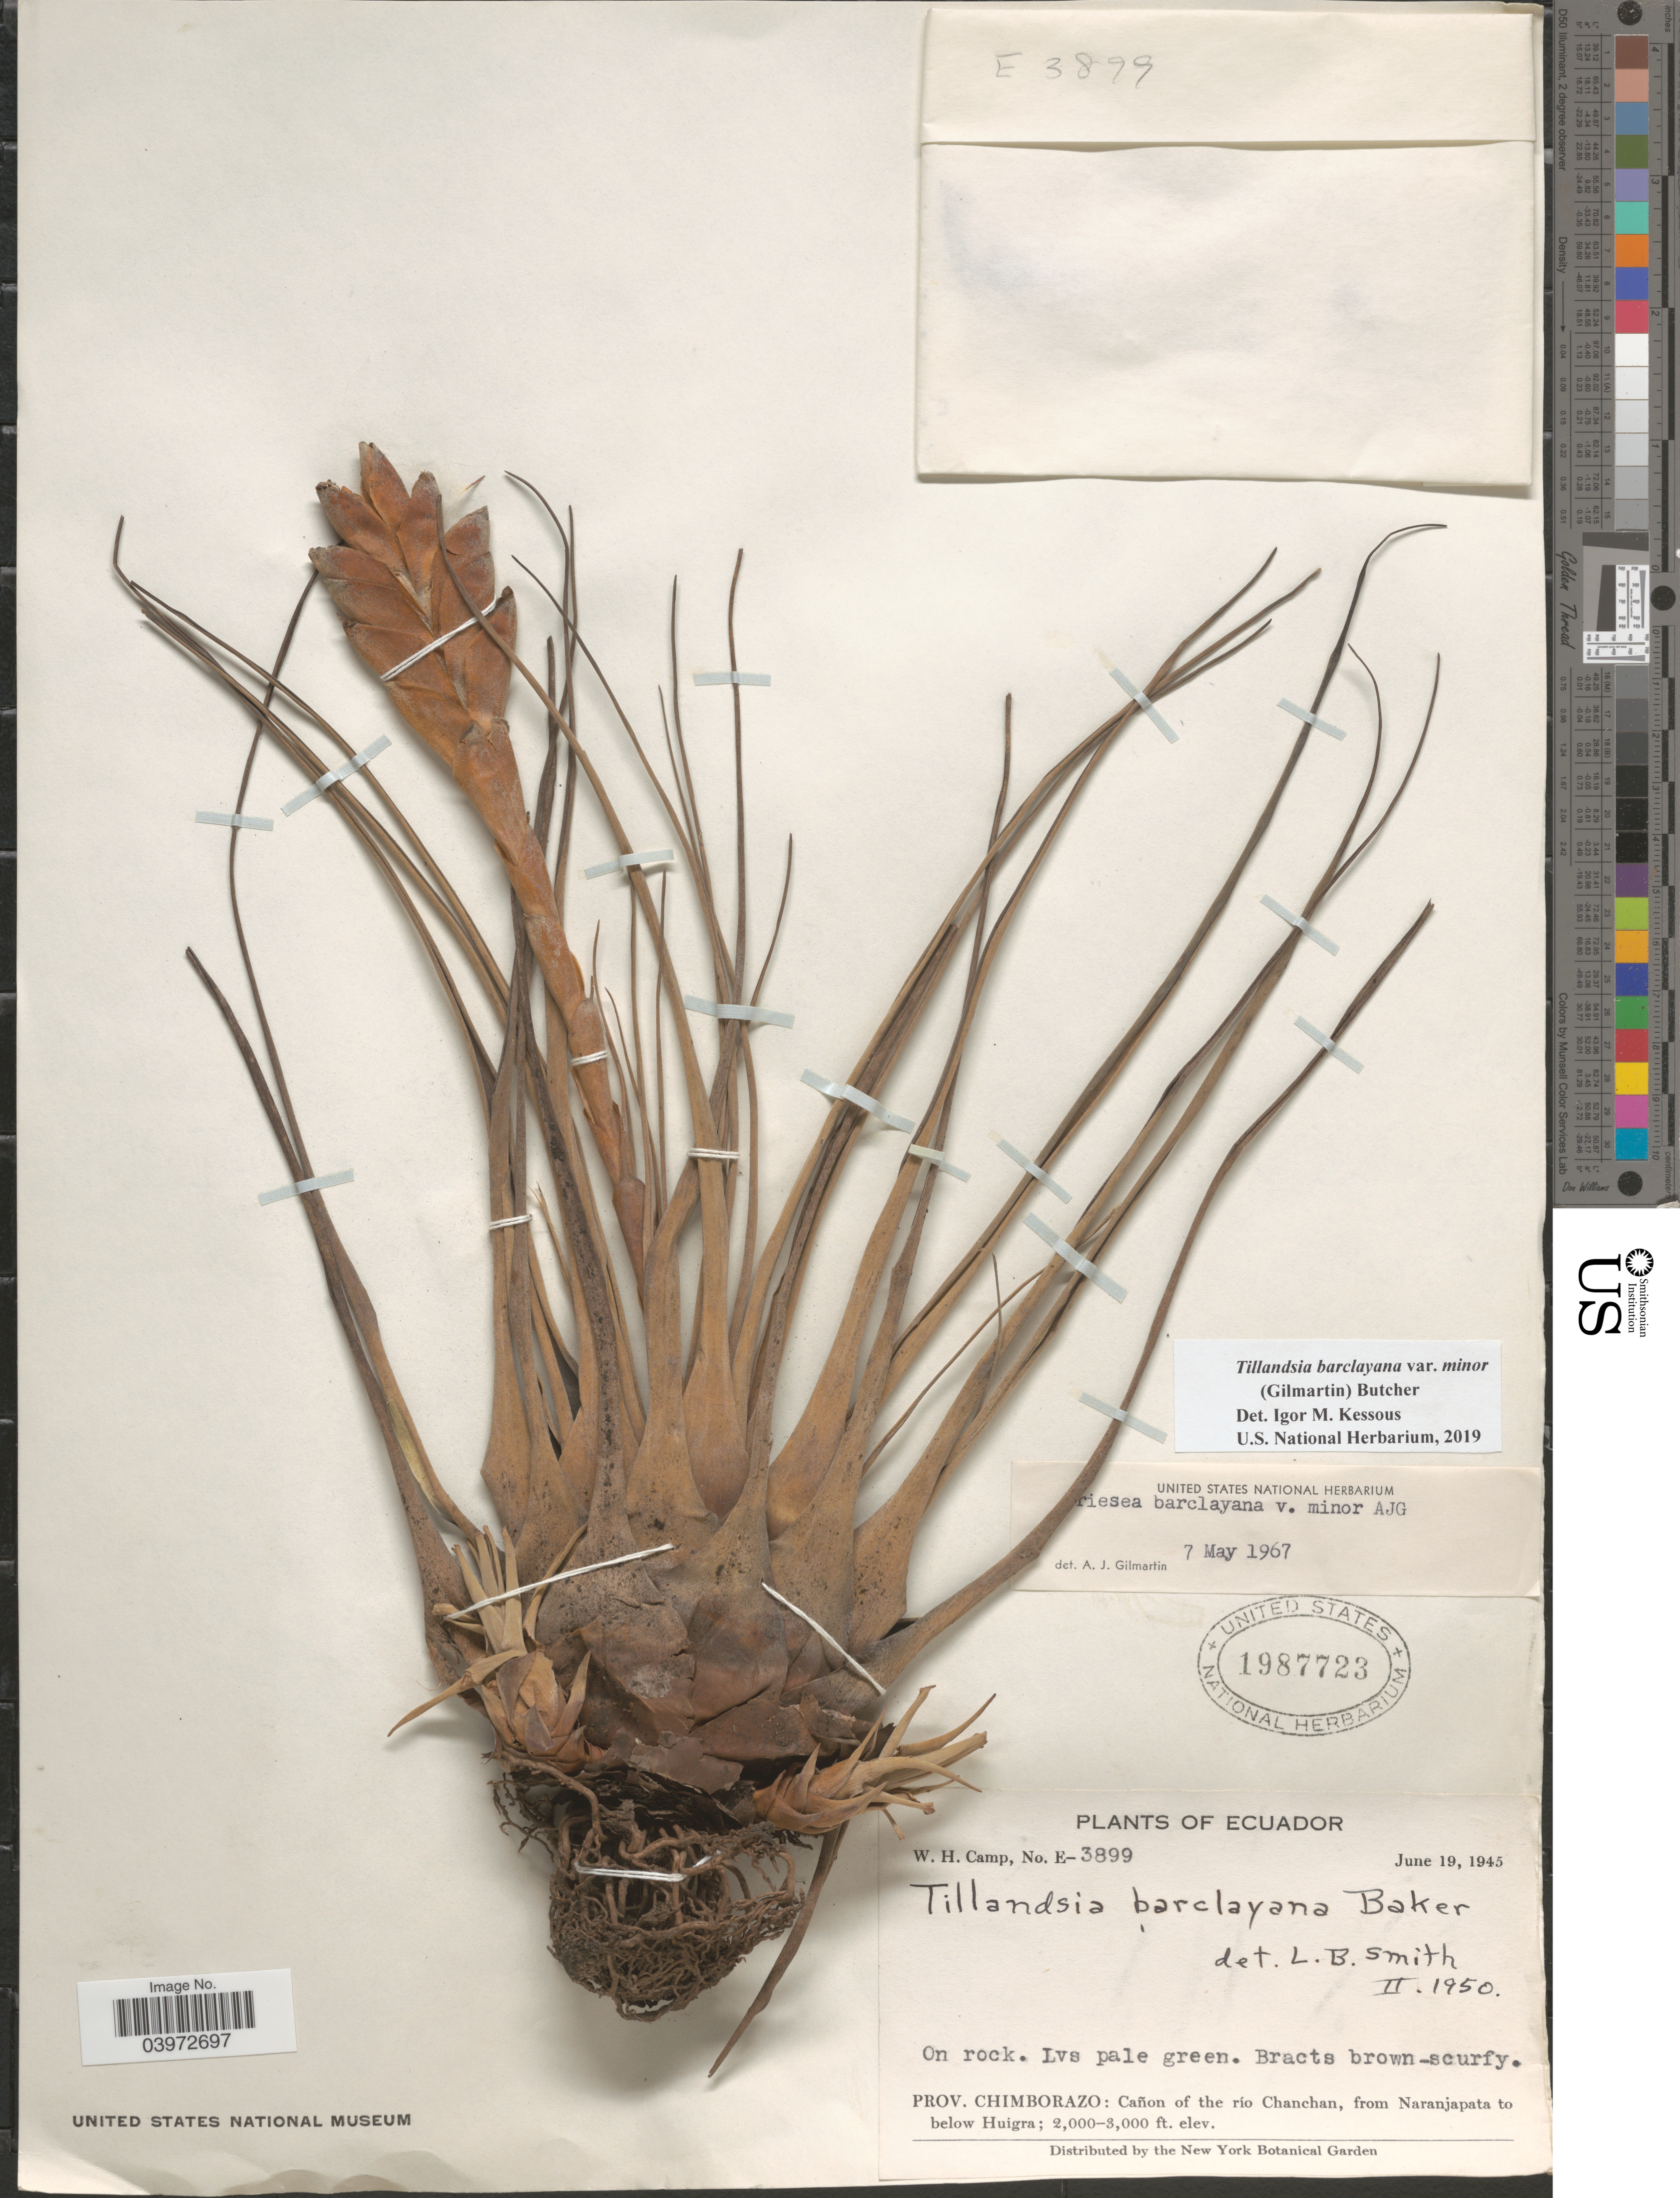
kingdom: Plantae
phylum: Tracheophyta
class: Liliopsida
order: Poales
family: Bromeliaceae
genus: Tillandsia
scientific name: Tillandsia barclayana var. minor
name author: (Gilmartin) Butcher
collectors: W. H. Camp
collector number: E-3899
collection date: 1945-06-19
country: Ecuador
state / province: Chimborazo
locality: Cañon of the río Chanchan, from Naranjapata to below Huigra.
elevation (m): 610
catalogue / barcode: US 1987723